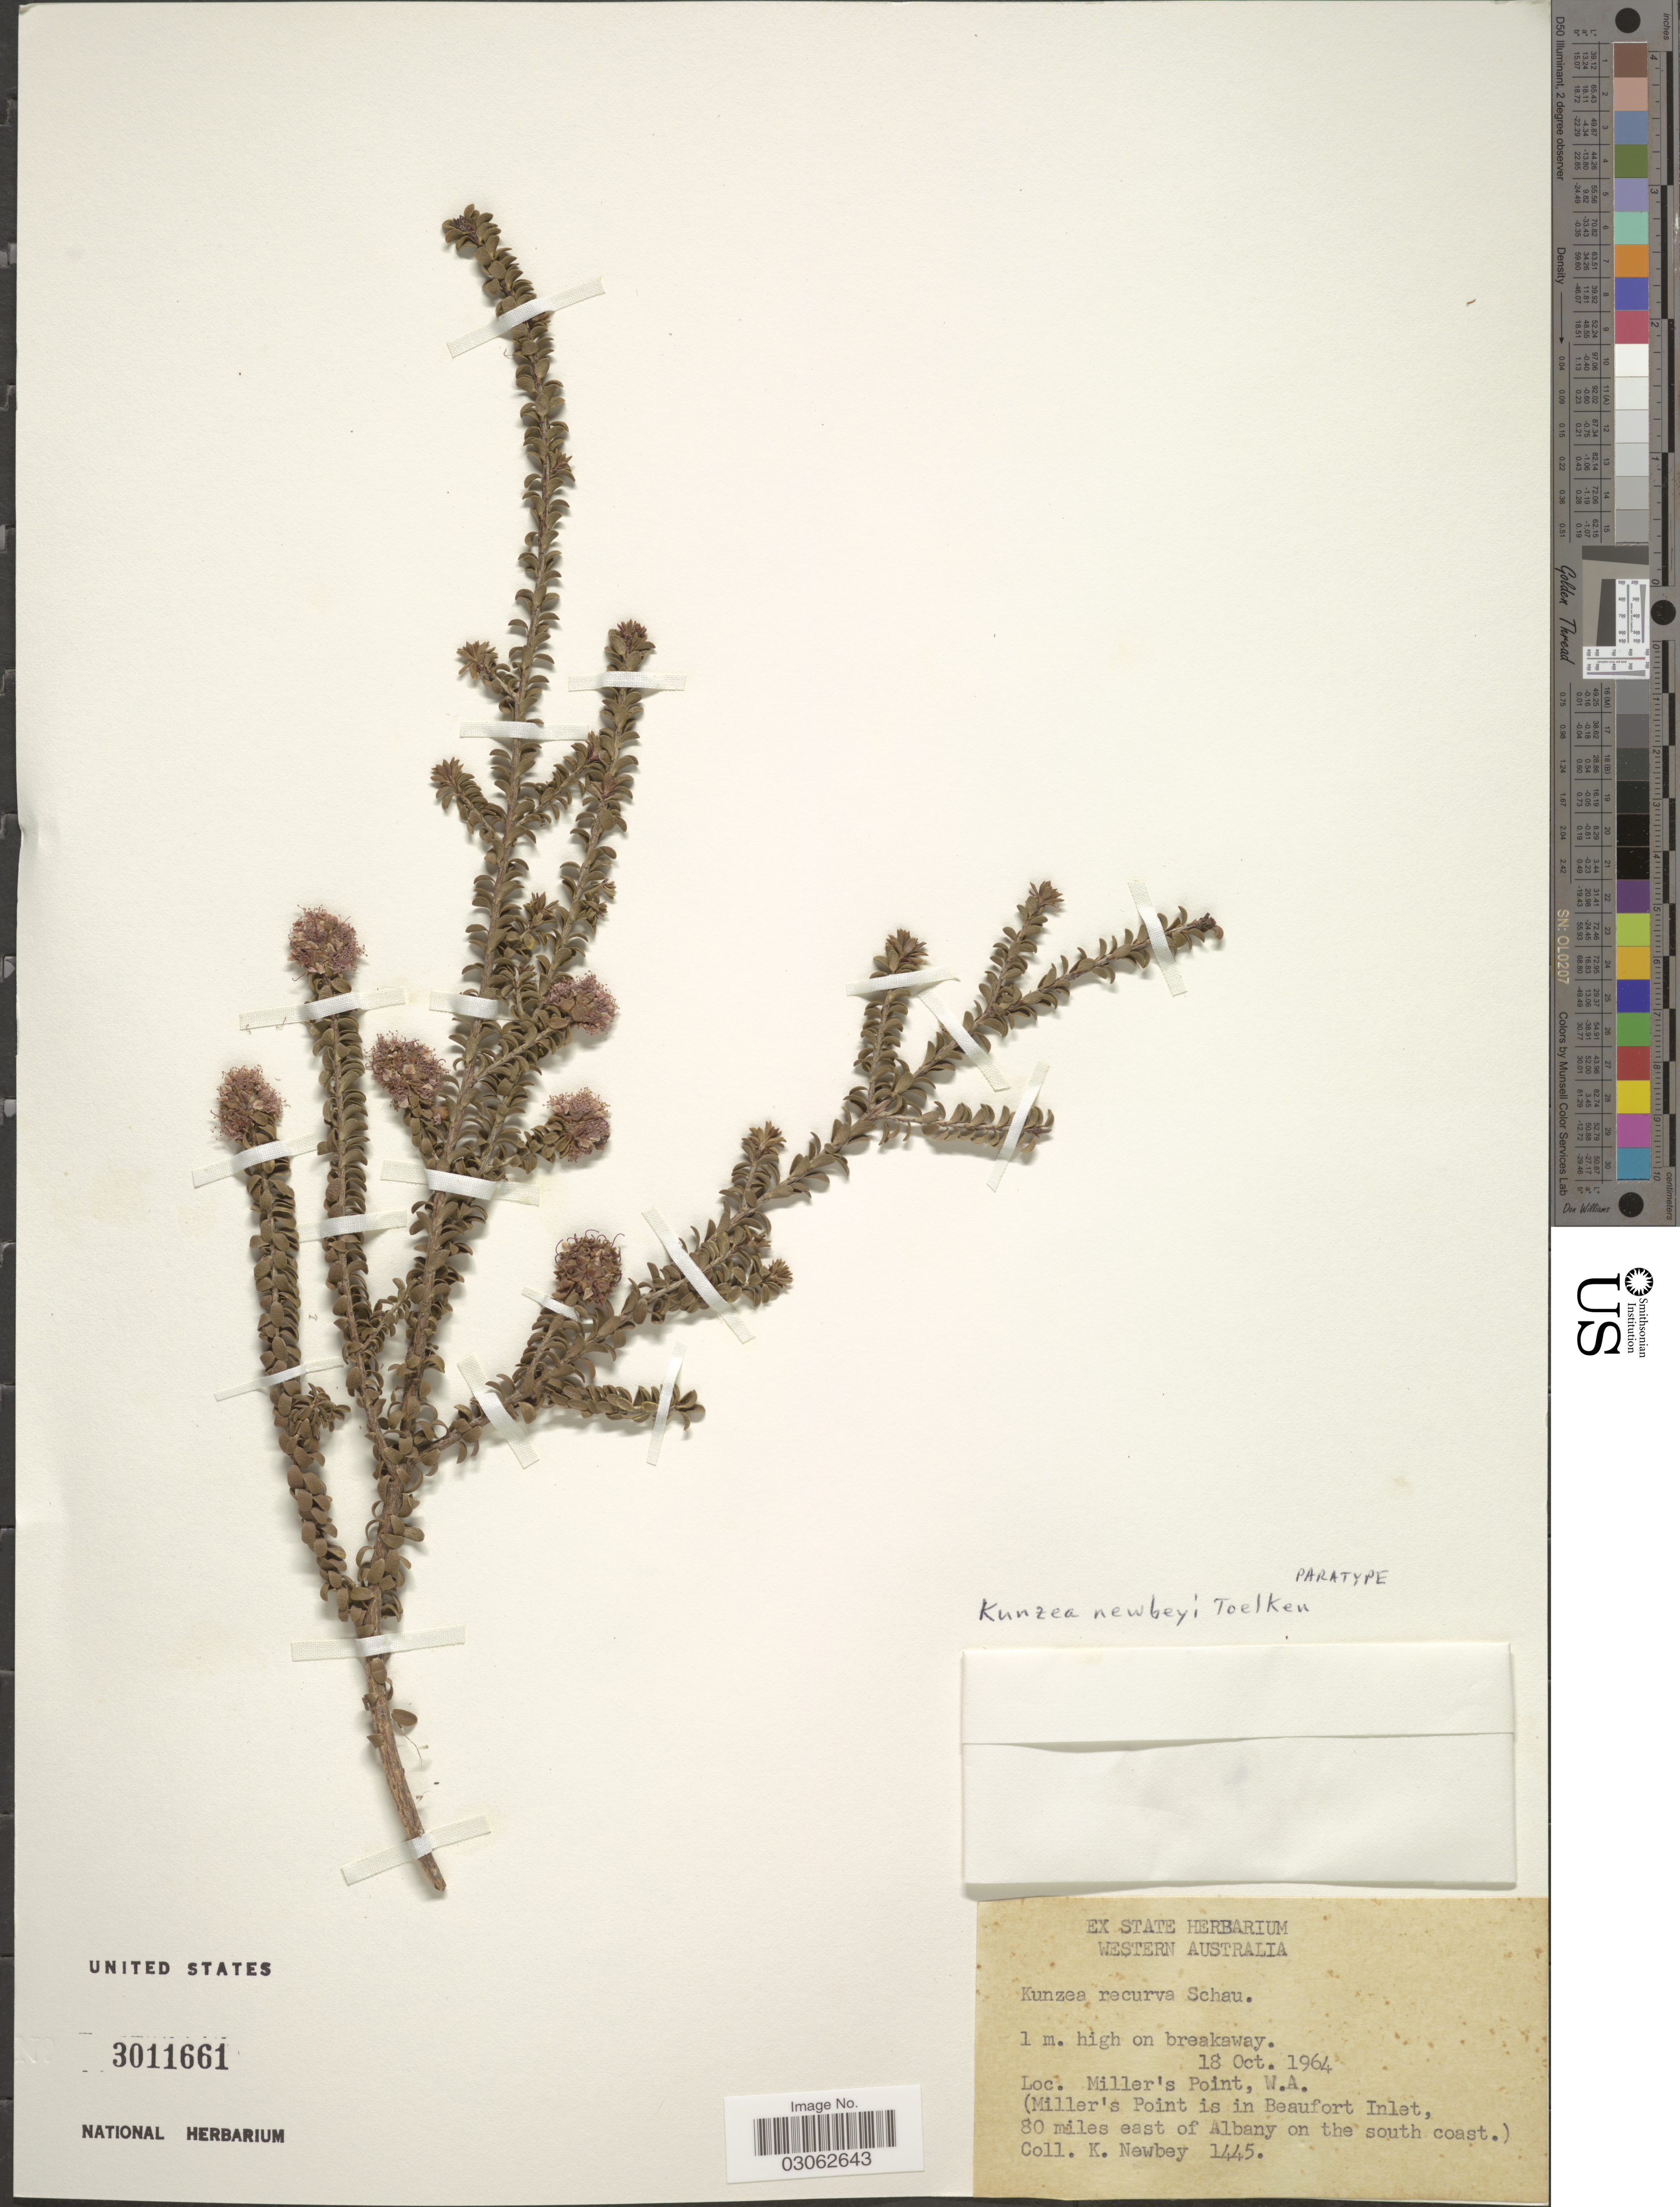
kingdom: Plantae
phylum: Tracheophyta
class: Magnoliopsida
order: Myrtales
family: Myrtaceae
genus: Kunzea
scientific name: Kunzea newbeyi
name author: Toelken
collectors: K. Newbey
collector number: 1445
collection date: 1964-10-18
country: Australia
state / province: Western Australia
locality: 1 m. high on breakway. Miller's Point, W.A. (Miller's Point is in Beaufort Inlet, 80 miles east of Albany on the south coast.)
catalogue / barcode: US 3011661